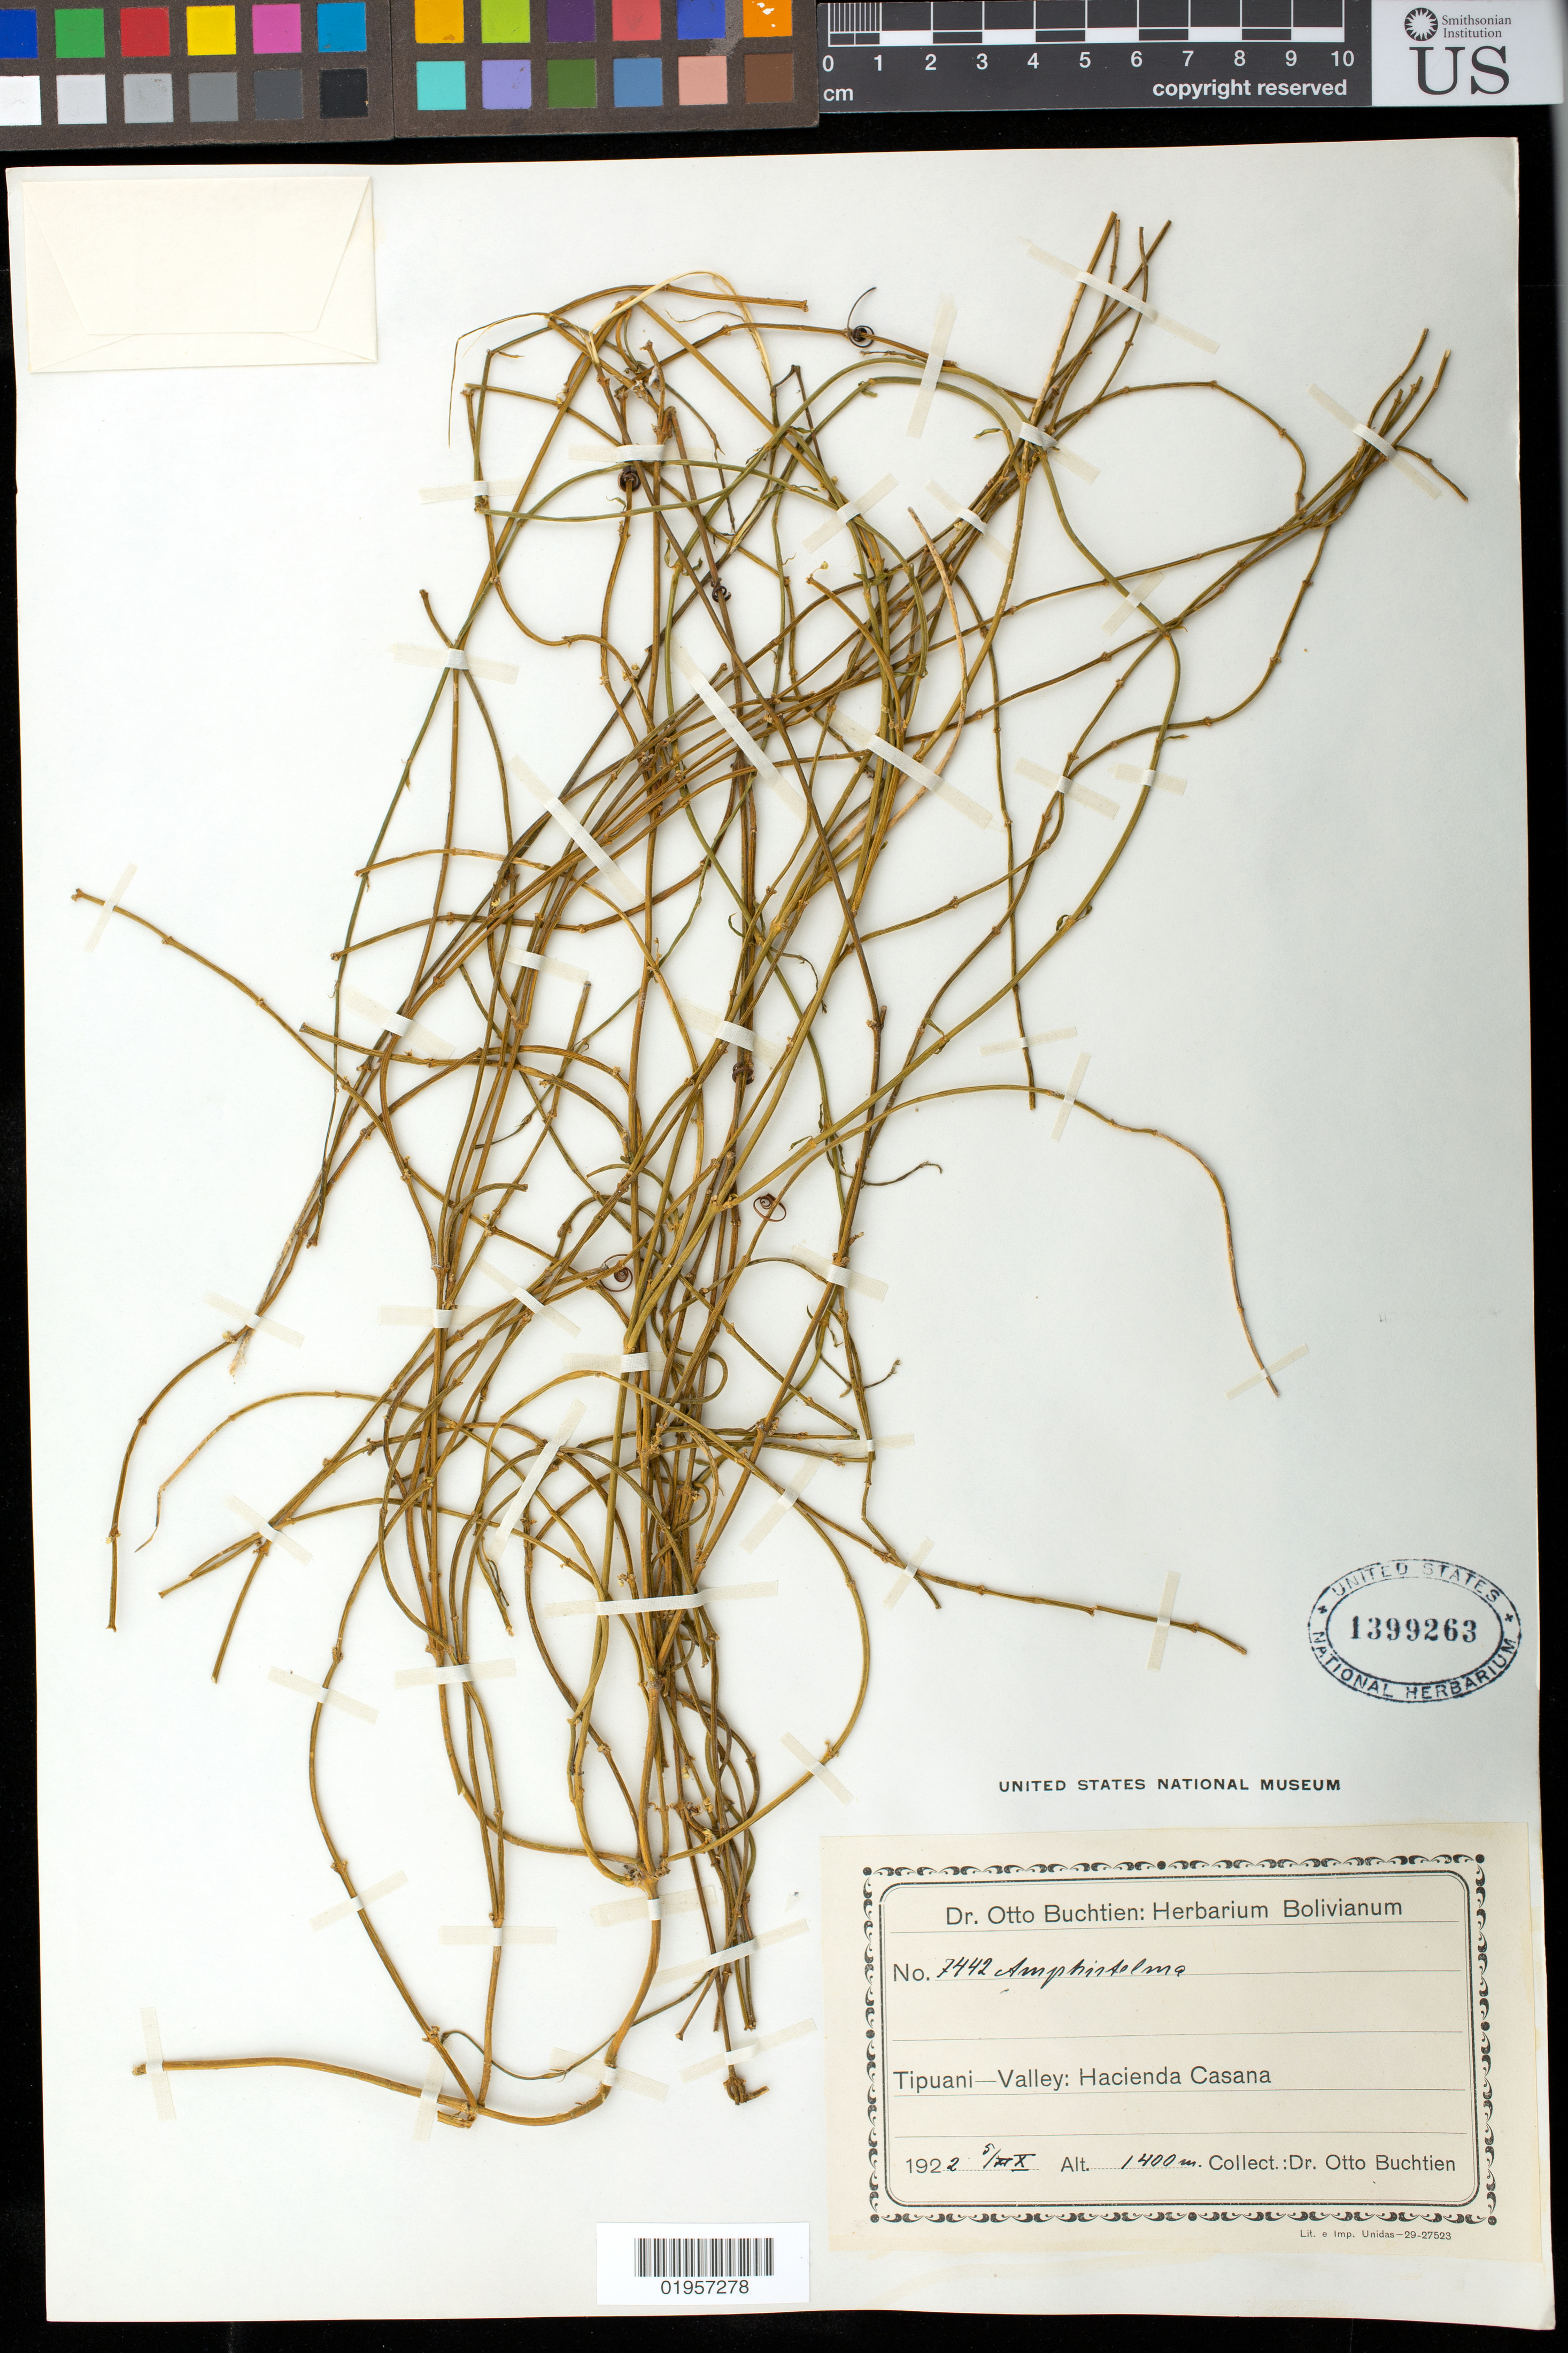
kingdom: Plantae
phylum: Tracheophyta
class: Magnoliopsida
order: Gentianales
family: Apocynaceae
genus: Amphistelma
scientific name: Amphistelma sp.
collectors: O. Buchtien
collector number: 7442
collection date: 1922-10-05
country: Bolivia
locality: Tipuani - Valley: Hacienda Casana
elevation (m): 1400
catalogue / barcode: US 1399263